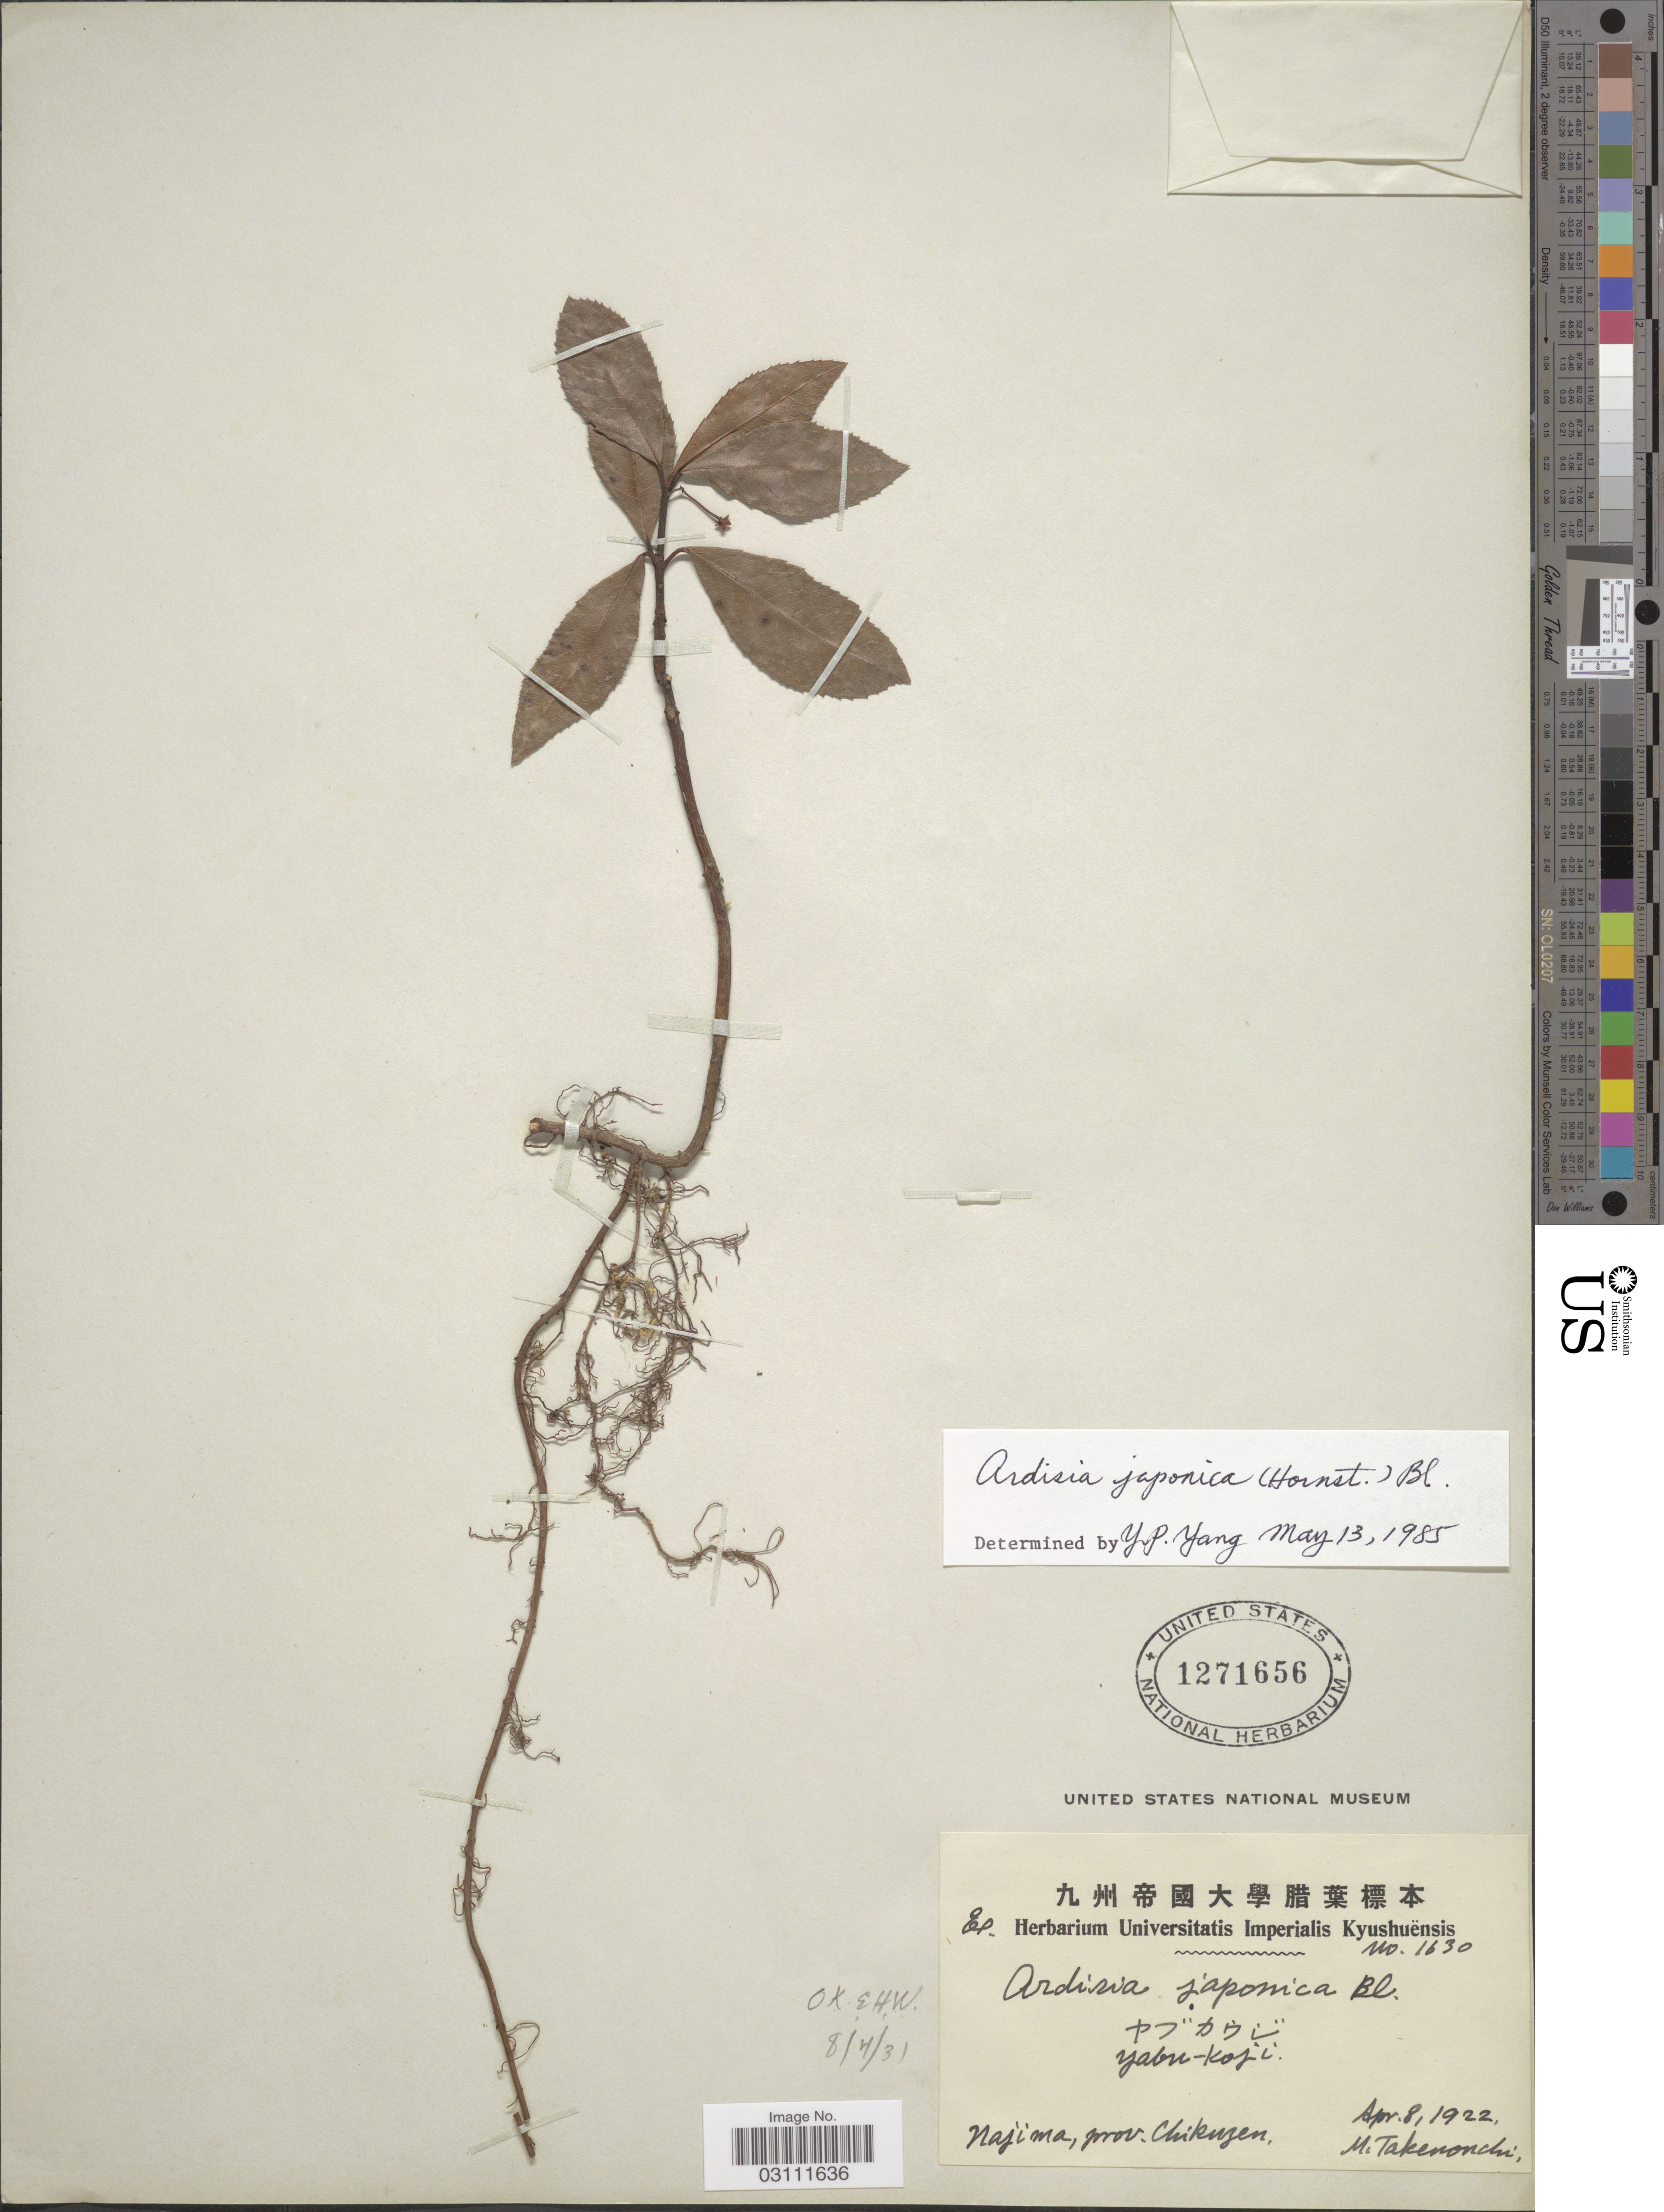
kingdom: Plantae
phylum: Tracheophyta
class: Magnoliopsida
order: Ericales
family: Primulaceae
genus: Ardisia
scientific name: Ardisia japonica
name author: (Thunb.) Blume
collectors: M. Takenonchi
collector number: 1630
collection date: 1922-04-08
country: Japan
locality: Najima, prov. Chikuzen.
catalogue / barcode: US 1271656